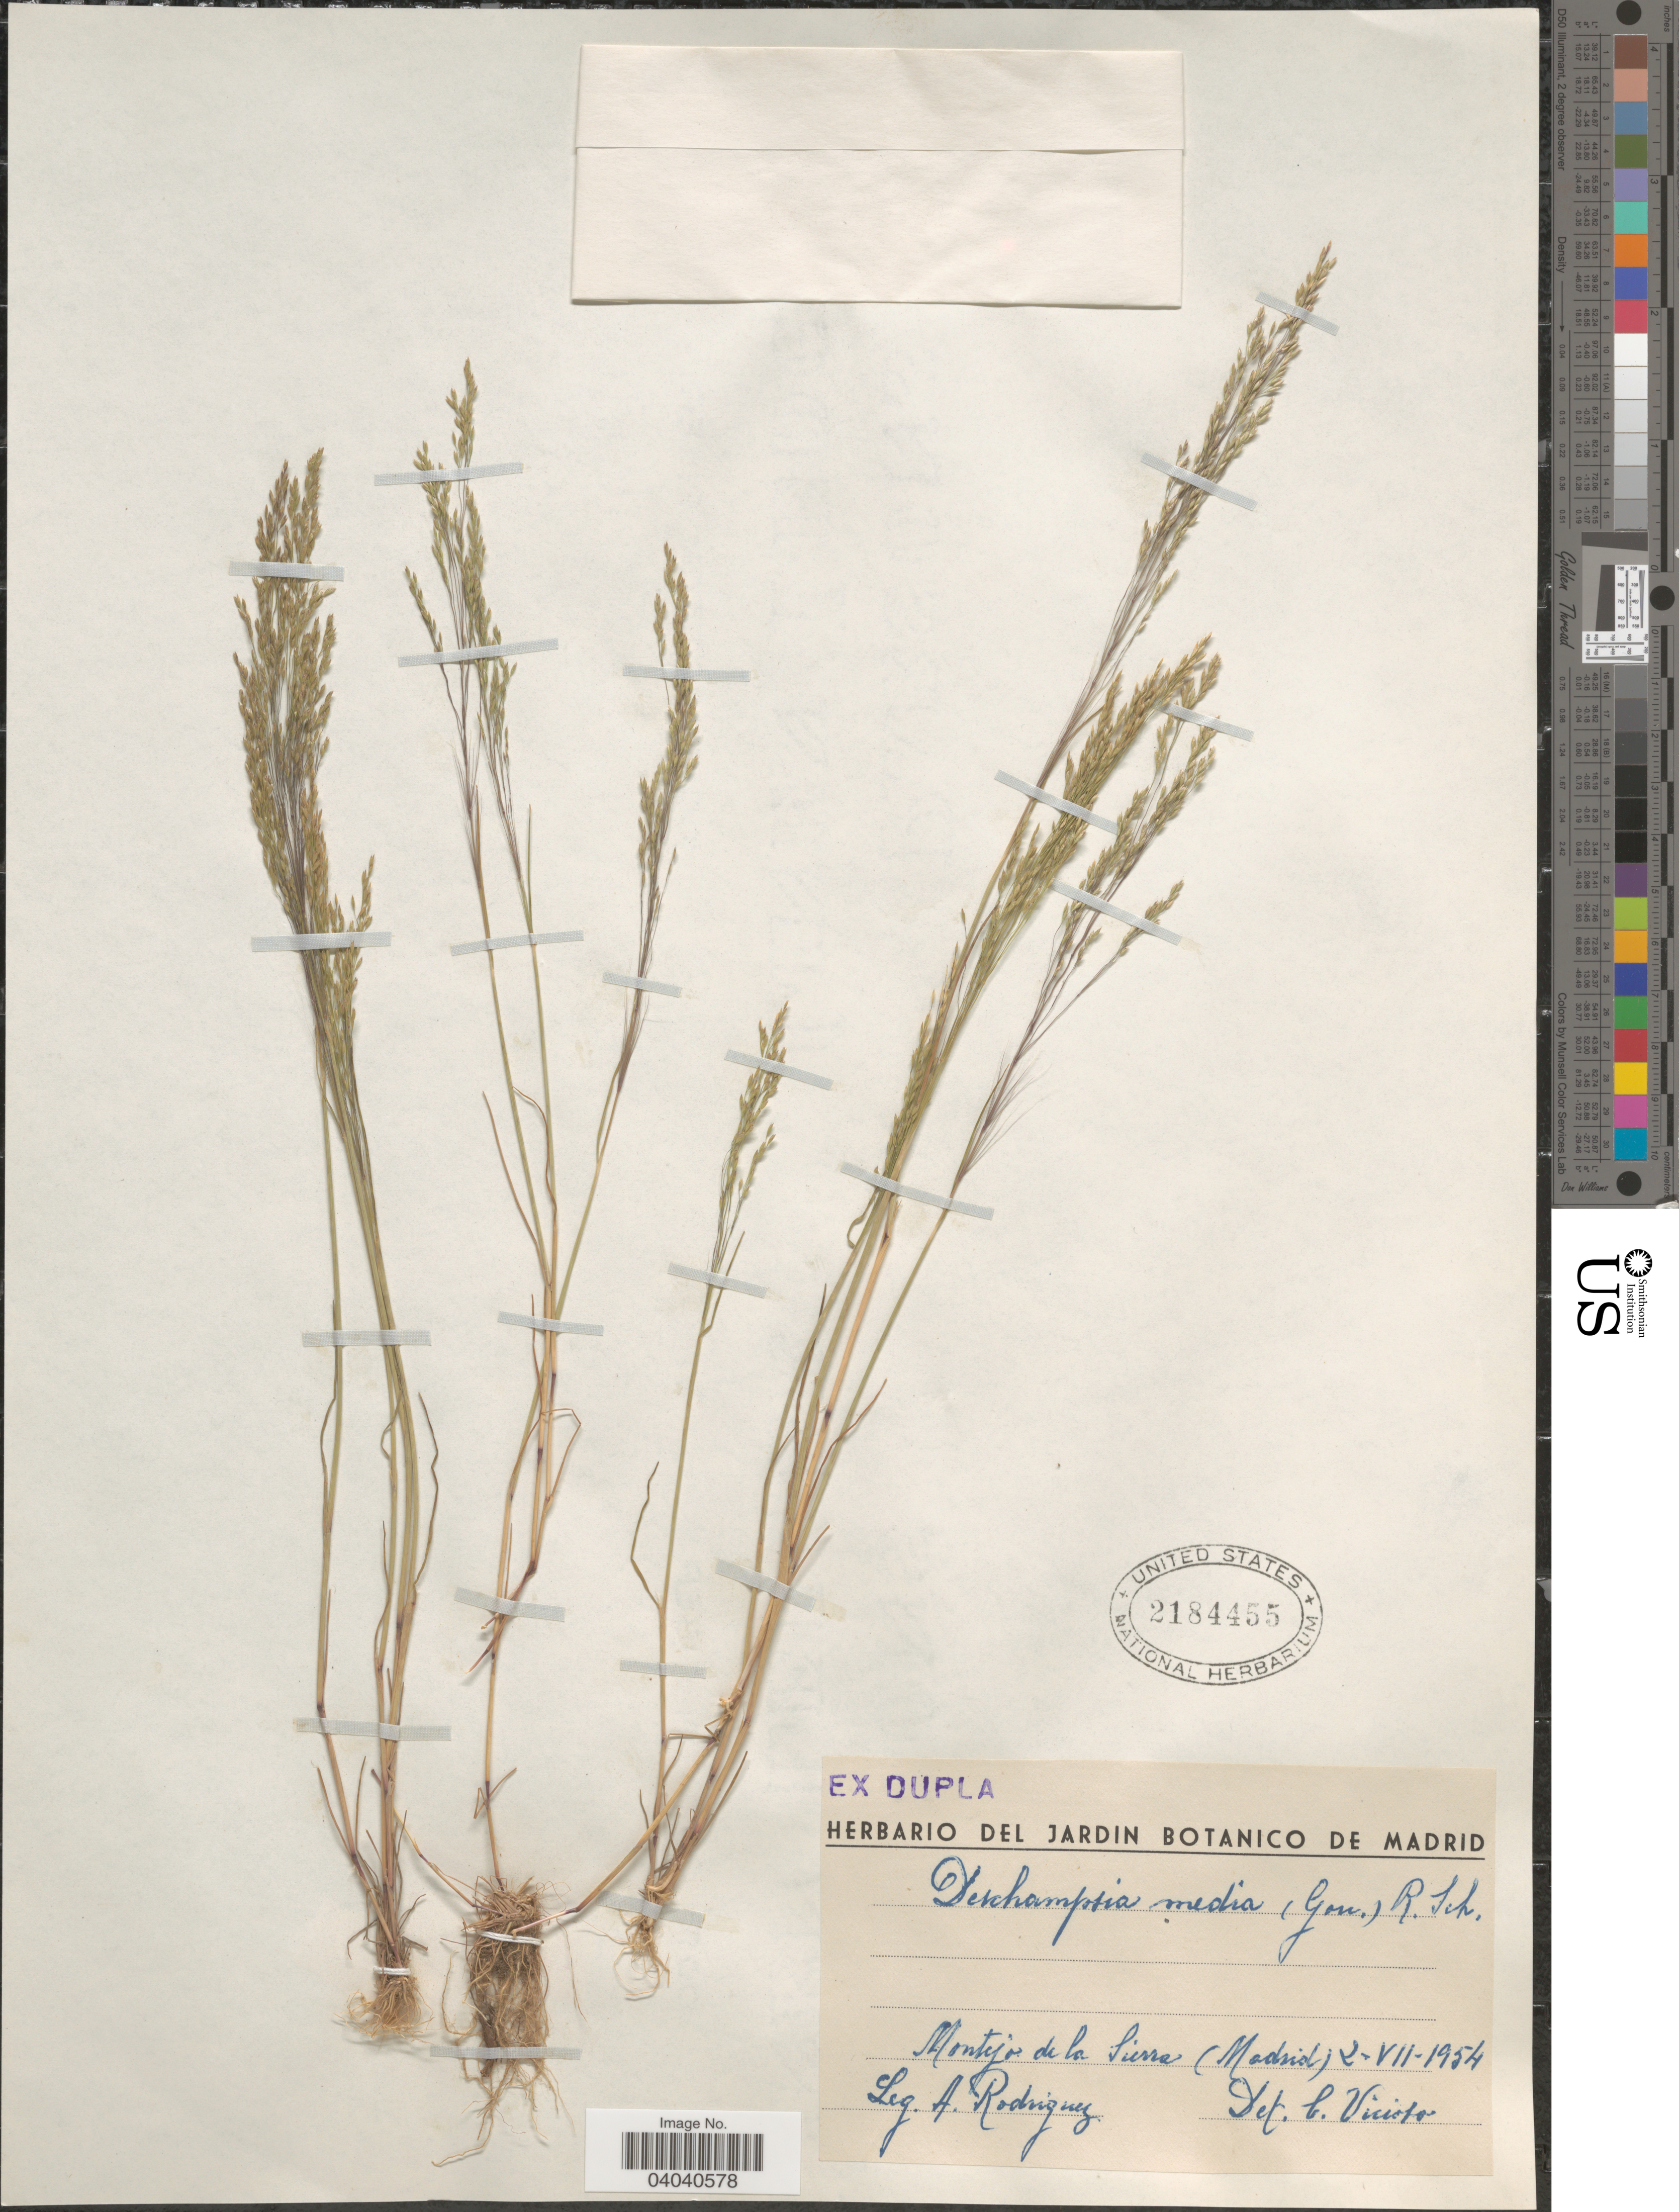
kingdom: Plantae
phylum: Tracheophyta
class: Liliopsida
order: Poales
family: Poaceae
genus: Deschampsia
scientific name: Deschampsia media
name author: (Gouan) Roem. & Schult.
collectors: A. Rodriguez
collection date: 1954-07-02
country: Spain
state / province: Madrid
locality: Mentejo de la Sierra.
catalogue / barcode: US 2184455